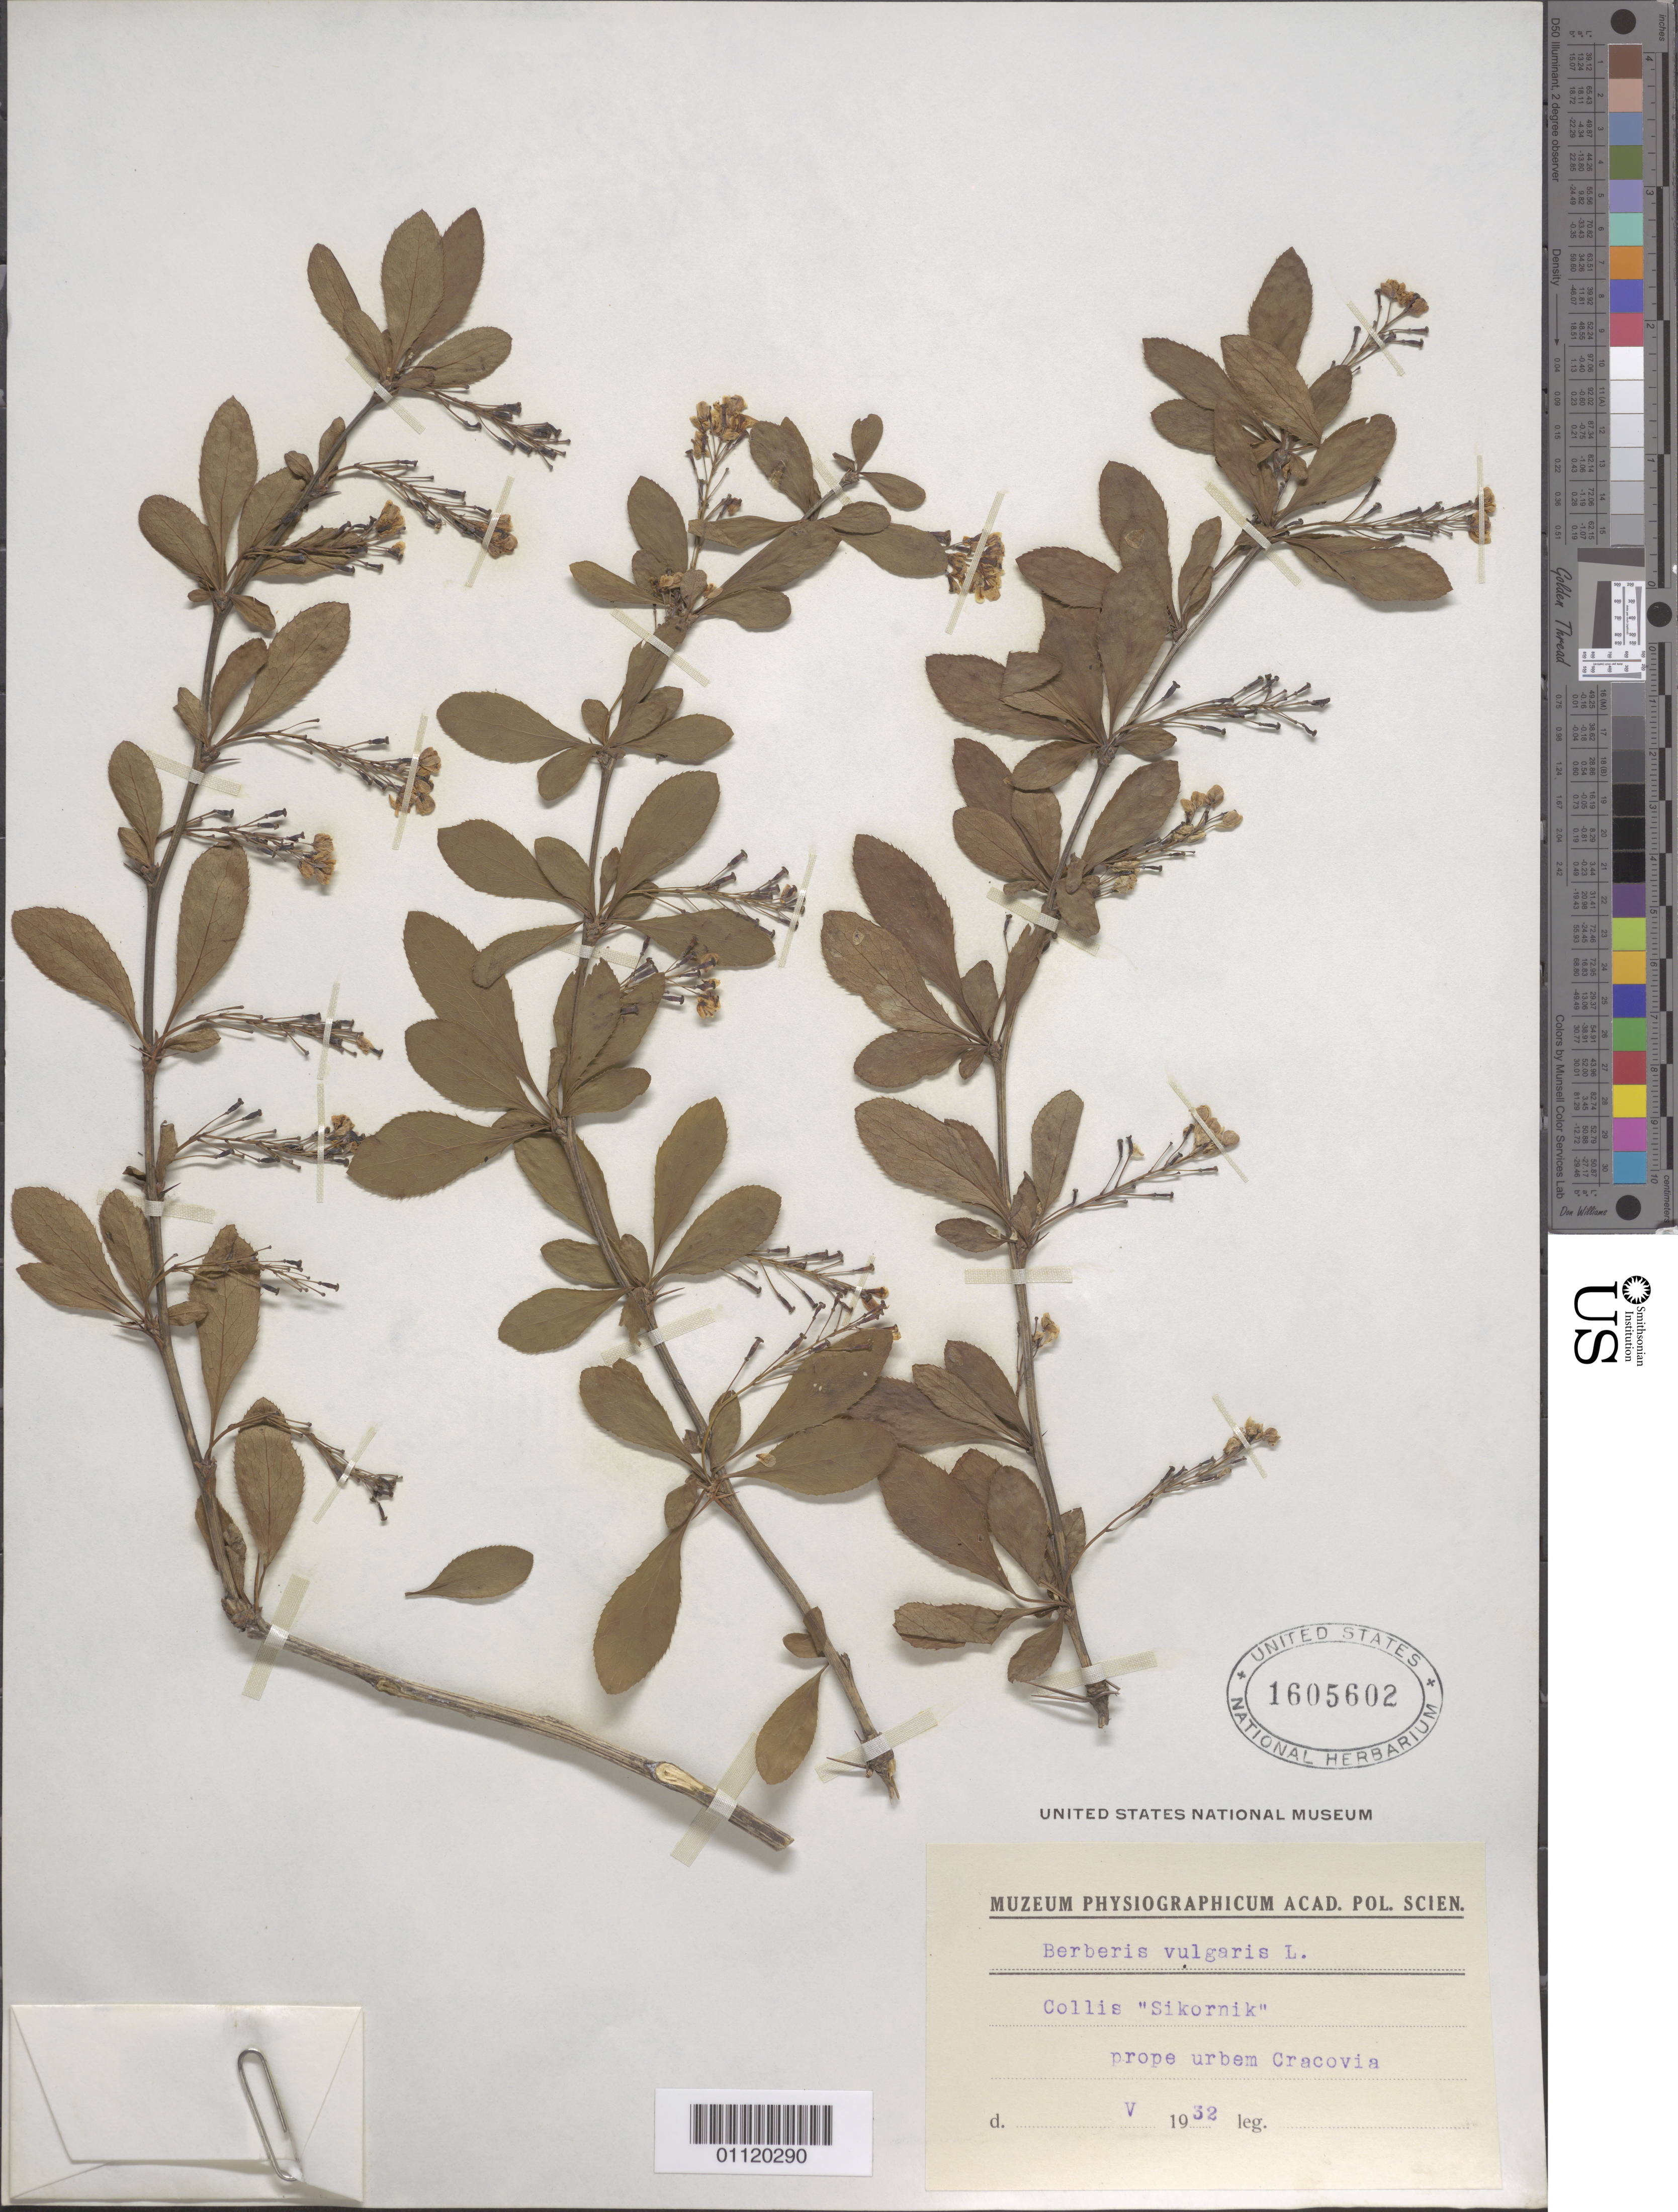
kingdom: Plantae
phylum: Tracheophyta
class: Magnoliopsida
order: Ranunculales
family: Berberidaceae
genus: Berberis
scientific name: Berberis vulgaris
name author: L.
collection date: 1932-05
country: Poland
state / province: Malopolskie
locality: "Sikornik" hill near the city of Cracovia/Krakow.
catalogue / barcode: US 1605602